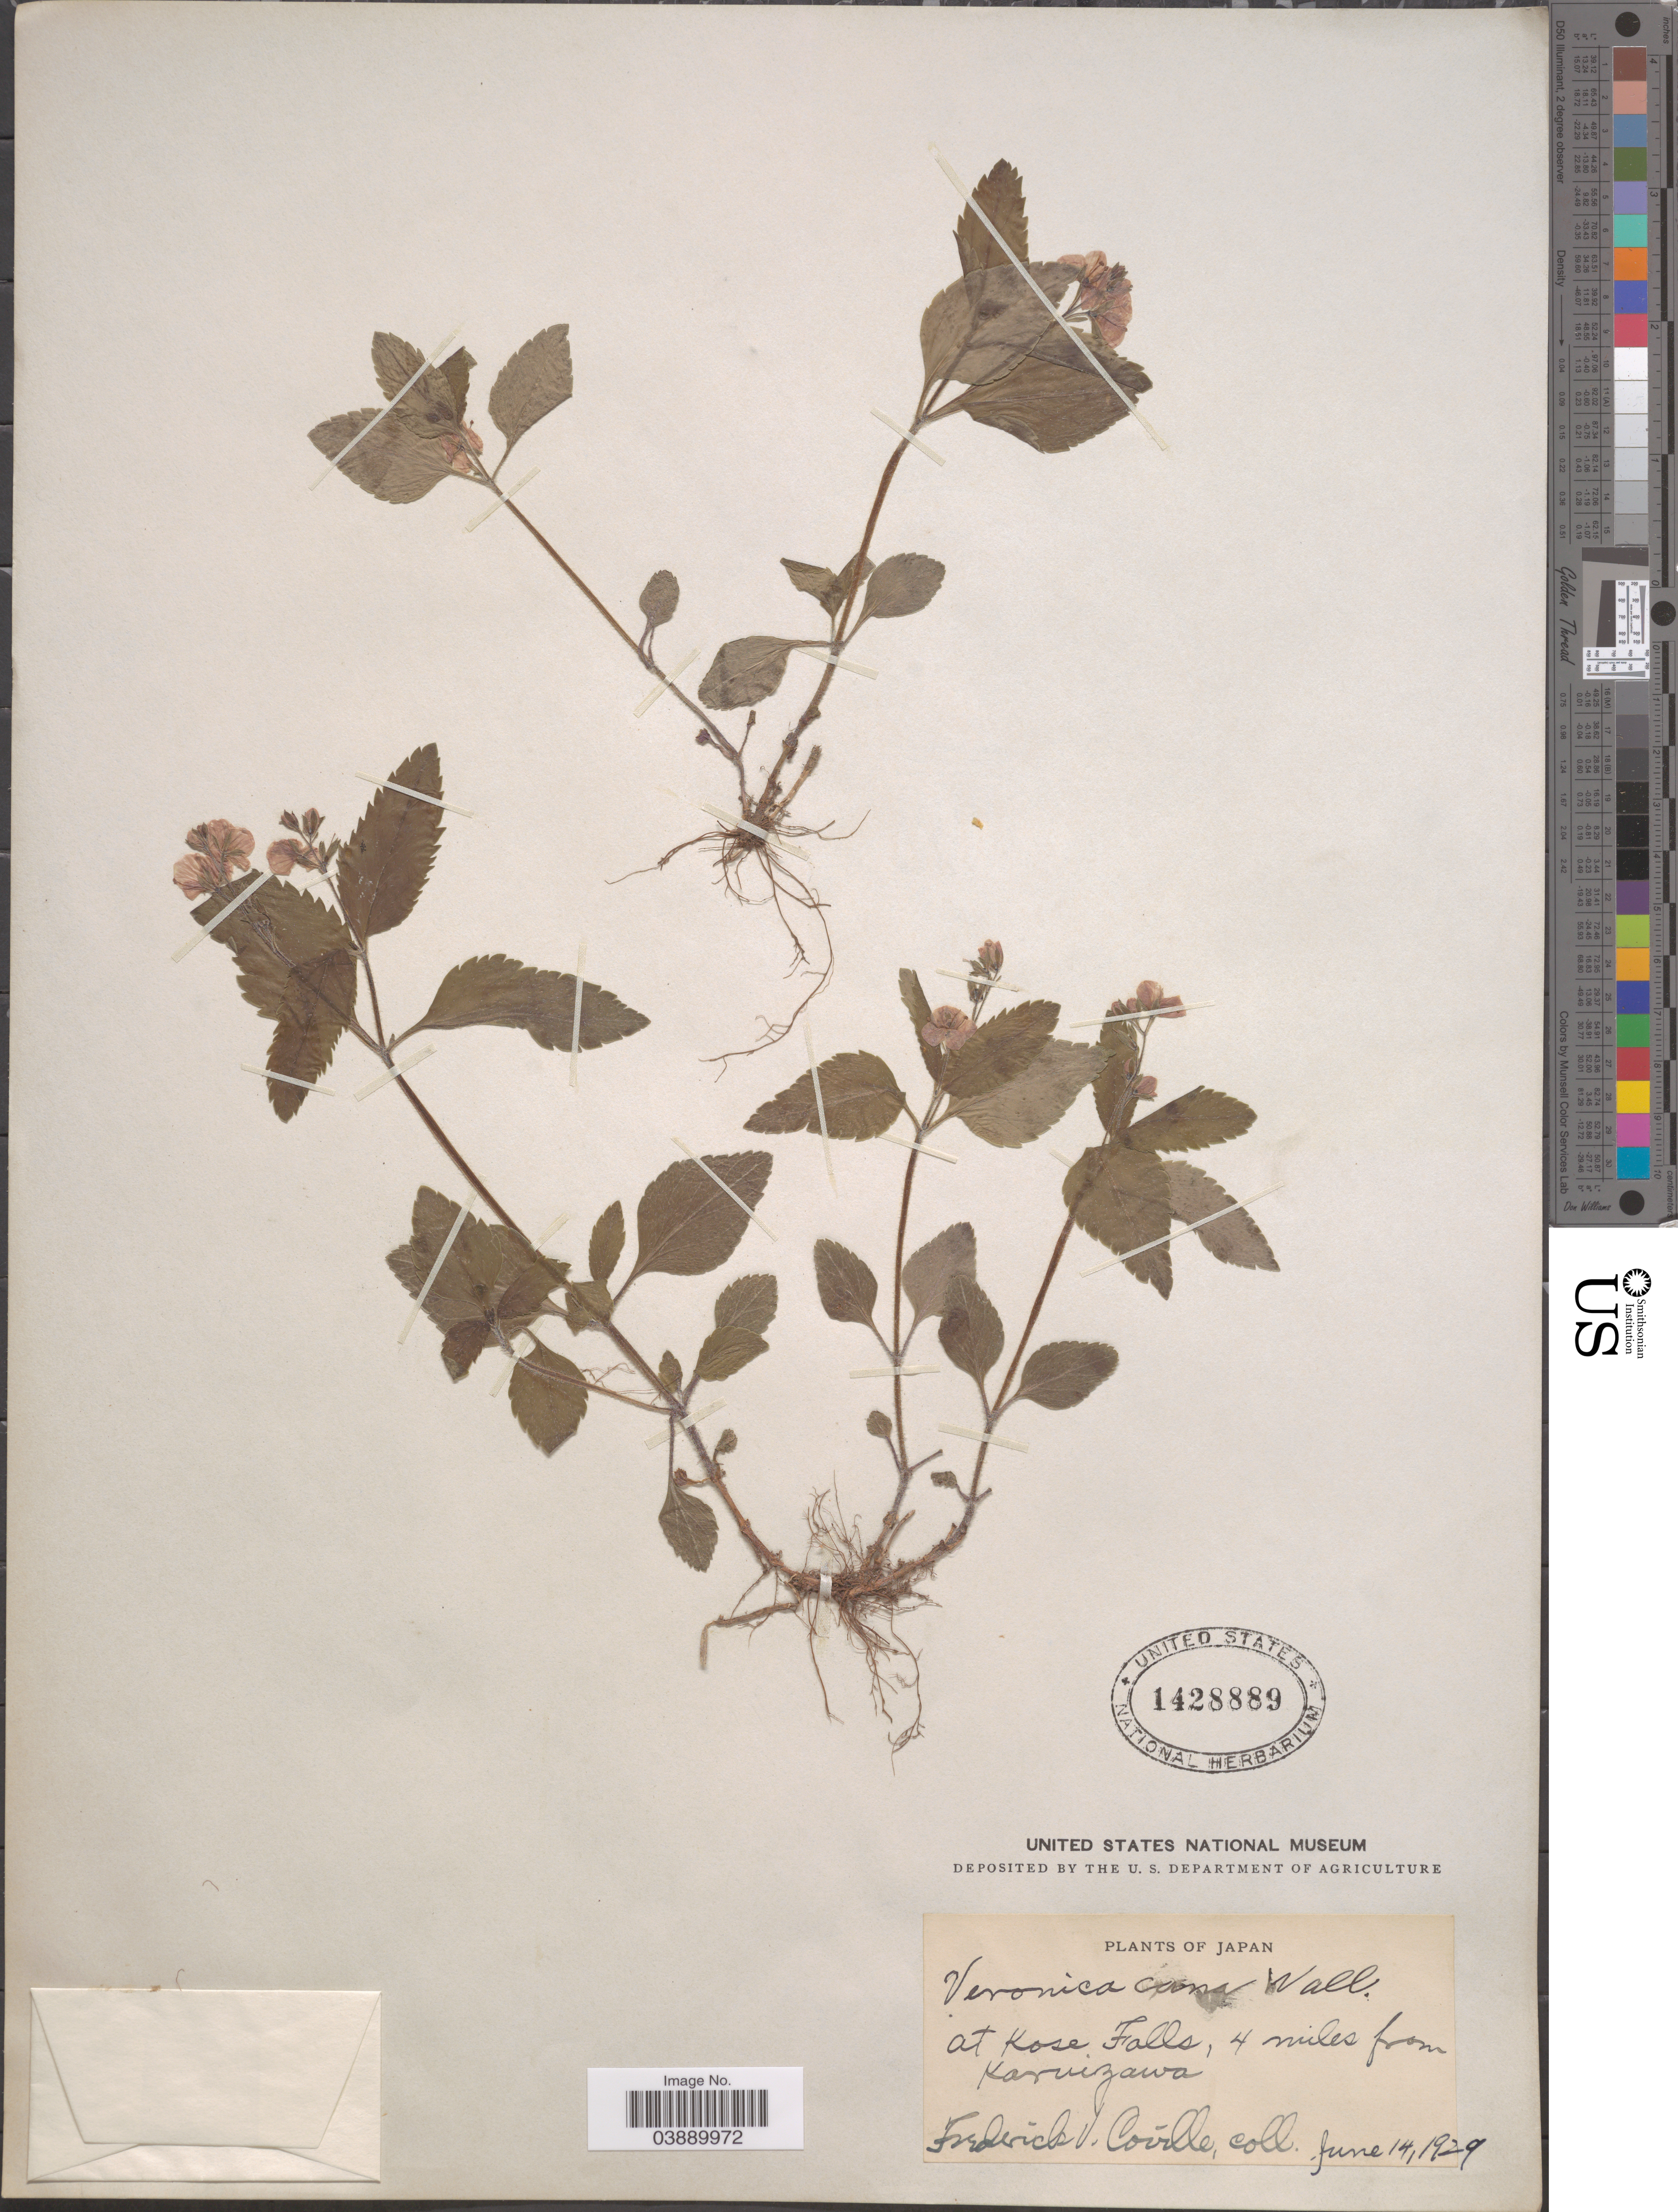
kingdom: Plantae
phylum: Tracheophyta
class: Magnoliopsida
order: Lamiales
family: Plantaginaceae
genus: Veronica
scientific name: Veronica cana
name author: Wall.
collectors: F. V. Coville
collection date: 1929-06-14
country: Japan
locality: At Kose Falls, 4 miles from Karuizawa.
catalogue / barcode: US 1428889